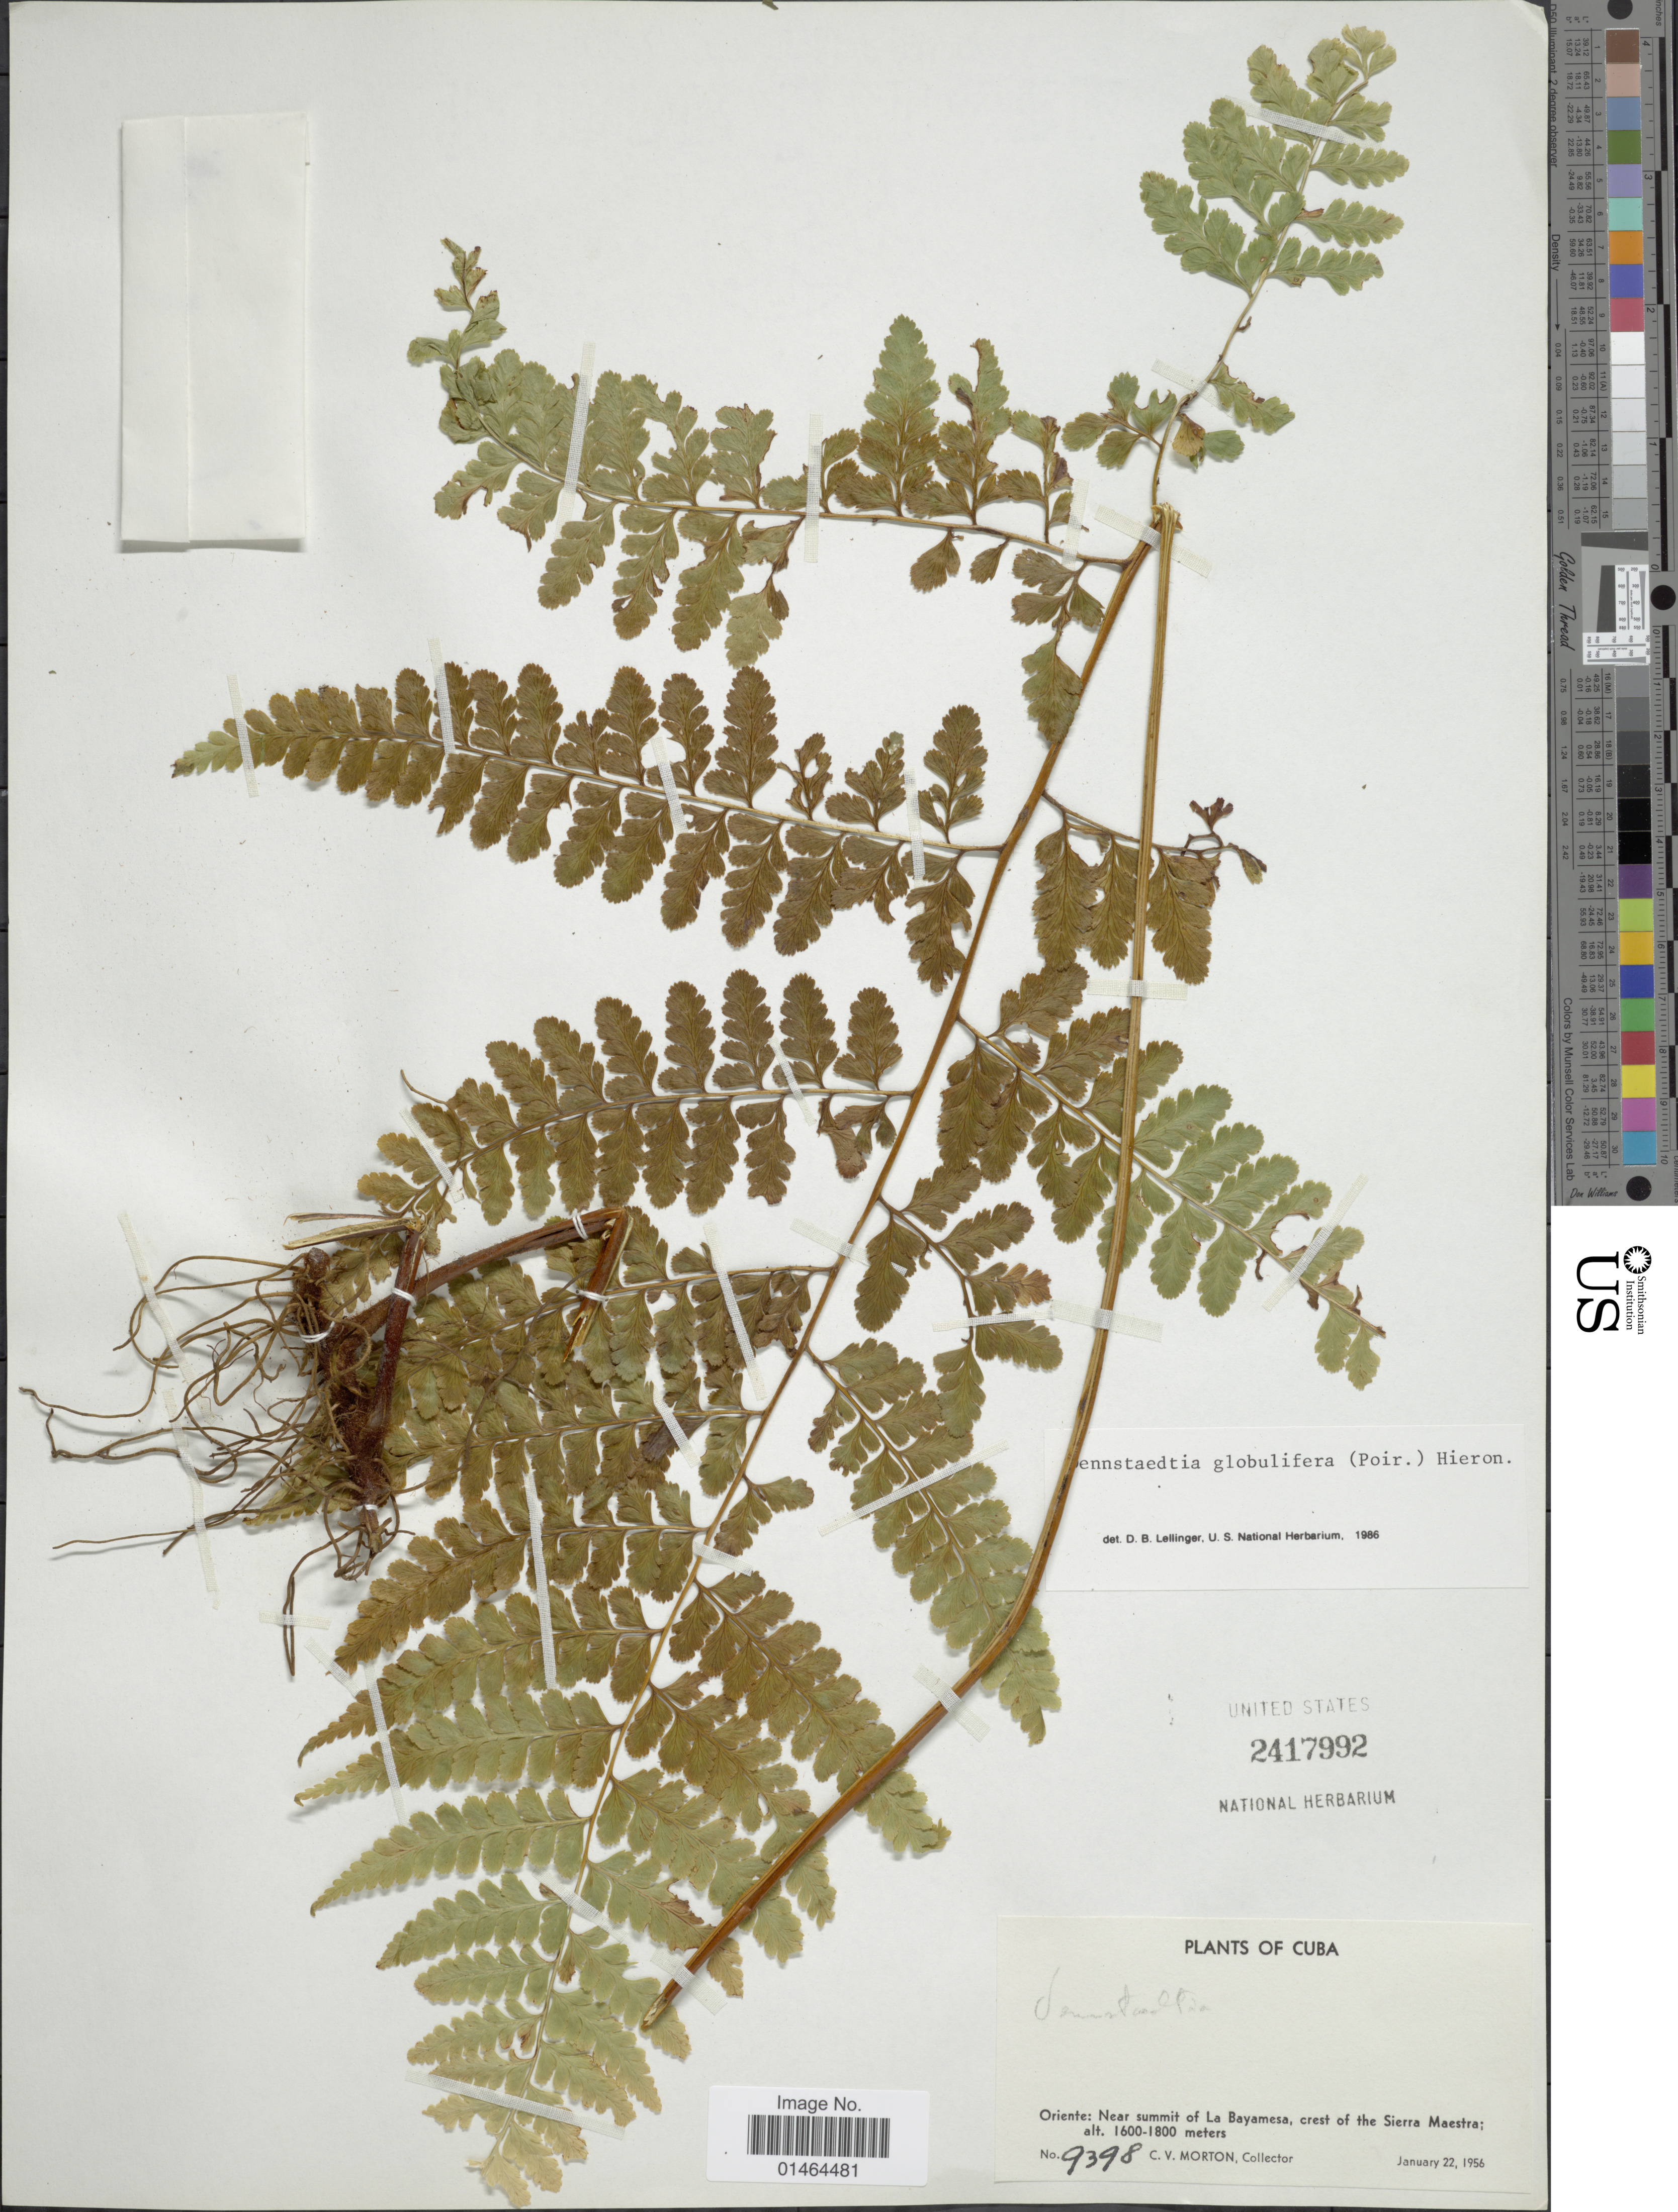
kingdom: Plantae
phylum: Tracheophyta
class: Polypodiopsida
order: Polypodiales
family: Dennstaedtiaceae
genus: Dennstaedtia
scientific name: Dennstaedtia globulifera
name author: (Poir.) Hieron.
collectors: C. V. Morton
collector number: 9398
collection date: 1956-01-22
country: Cuba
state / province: Oriente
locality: Near summit of La Bayamesa, crest of the Sierra Maestra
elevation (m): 1600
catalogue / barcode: US 2417992